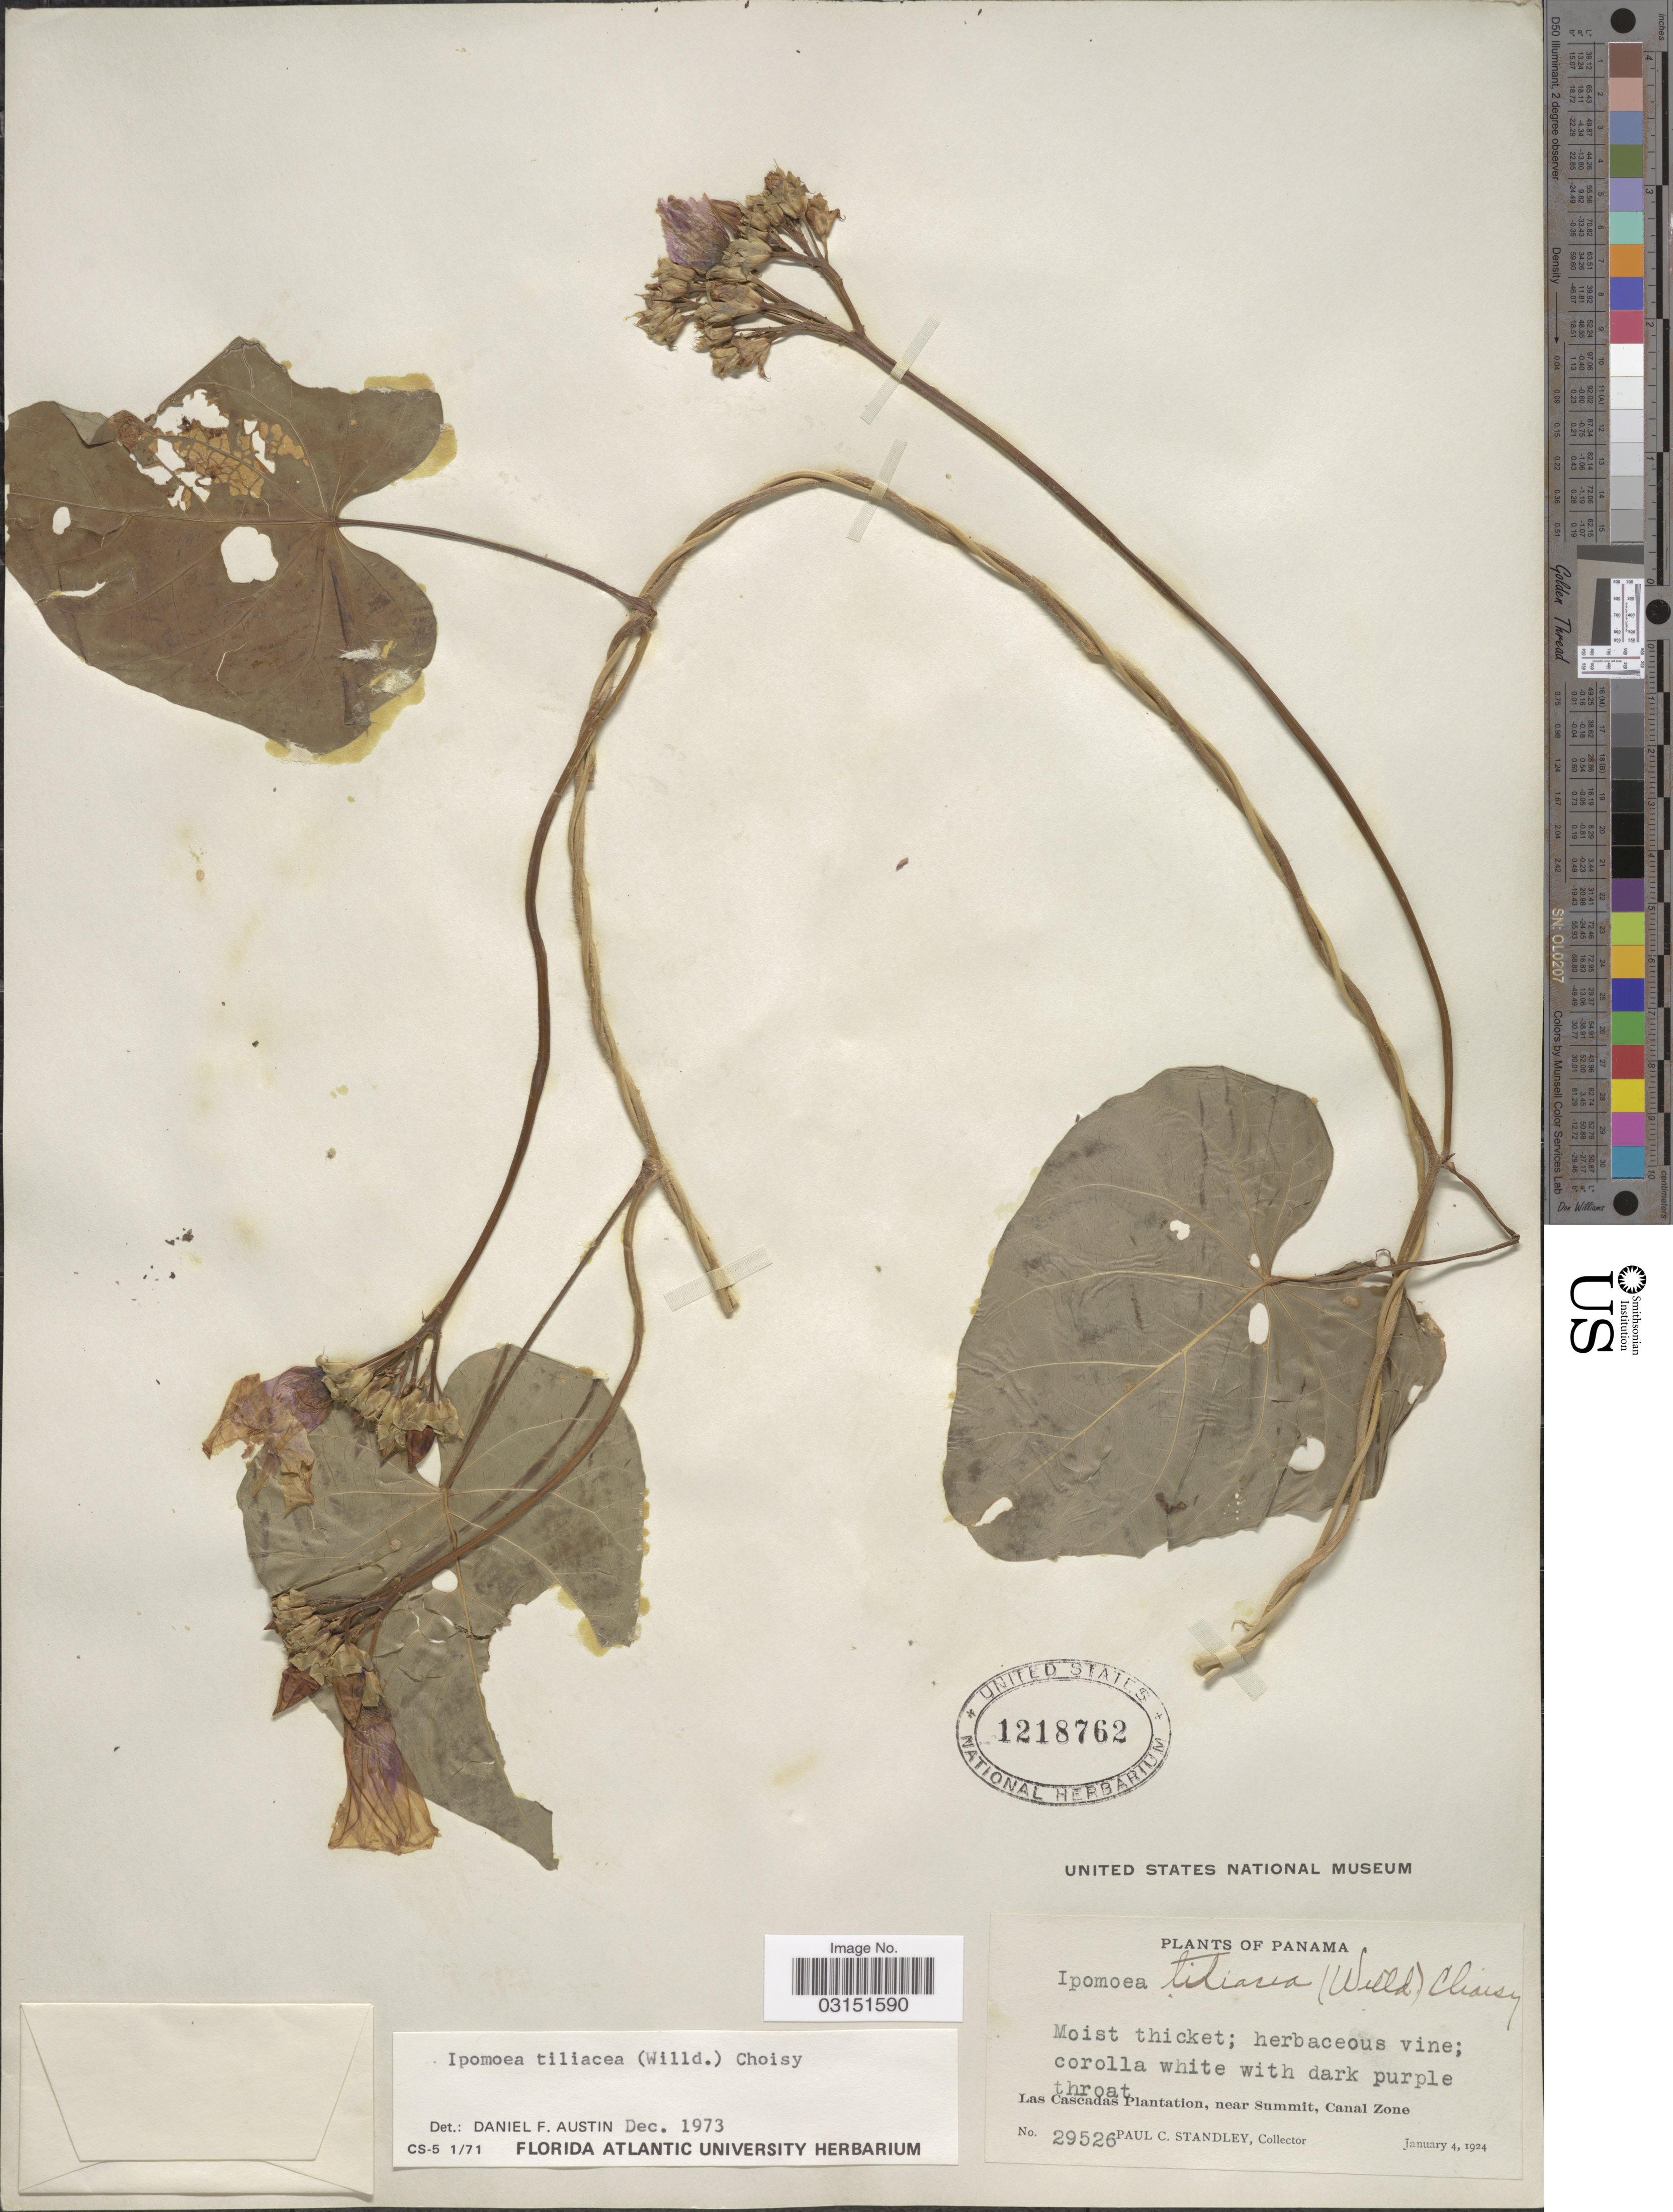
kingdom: Plantae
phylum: Tracheophyta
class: Magnoliopsida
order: Solanales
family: Convolvulaceae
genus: Ipomoea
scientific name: Ipomoea tiliacea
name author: (Willd.) Choisy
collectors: P. C. Standley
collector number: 29526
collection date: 1924-01-04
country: Panama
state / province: Colón / Panamá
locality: Las Cascadas Plantation, near Summit, Canal Zone.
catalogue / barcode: US 1218762